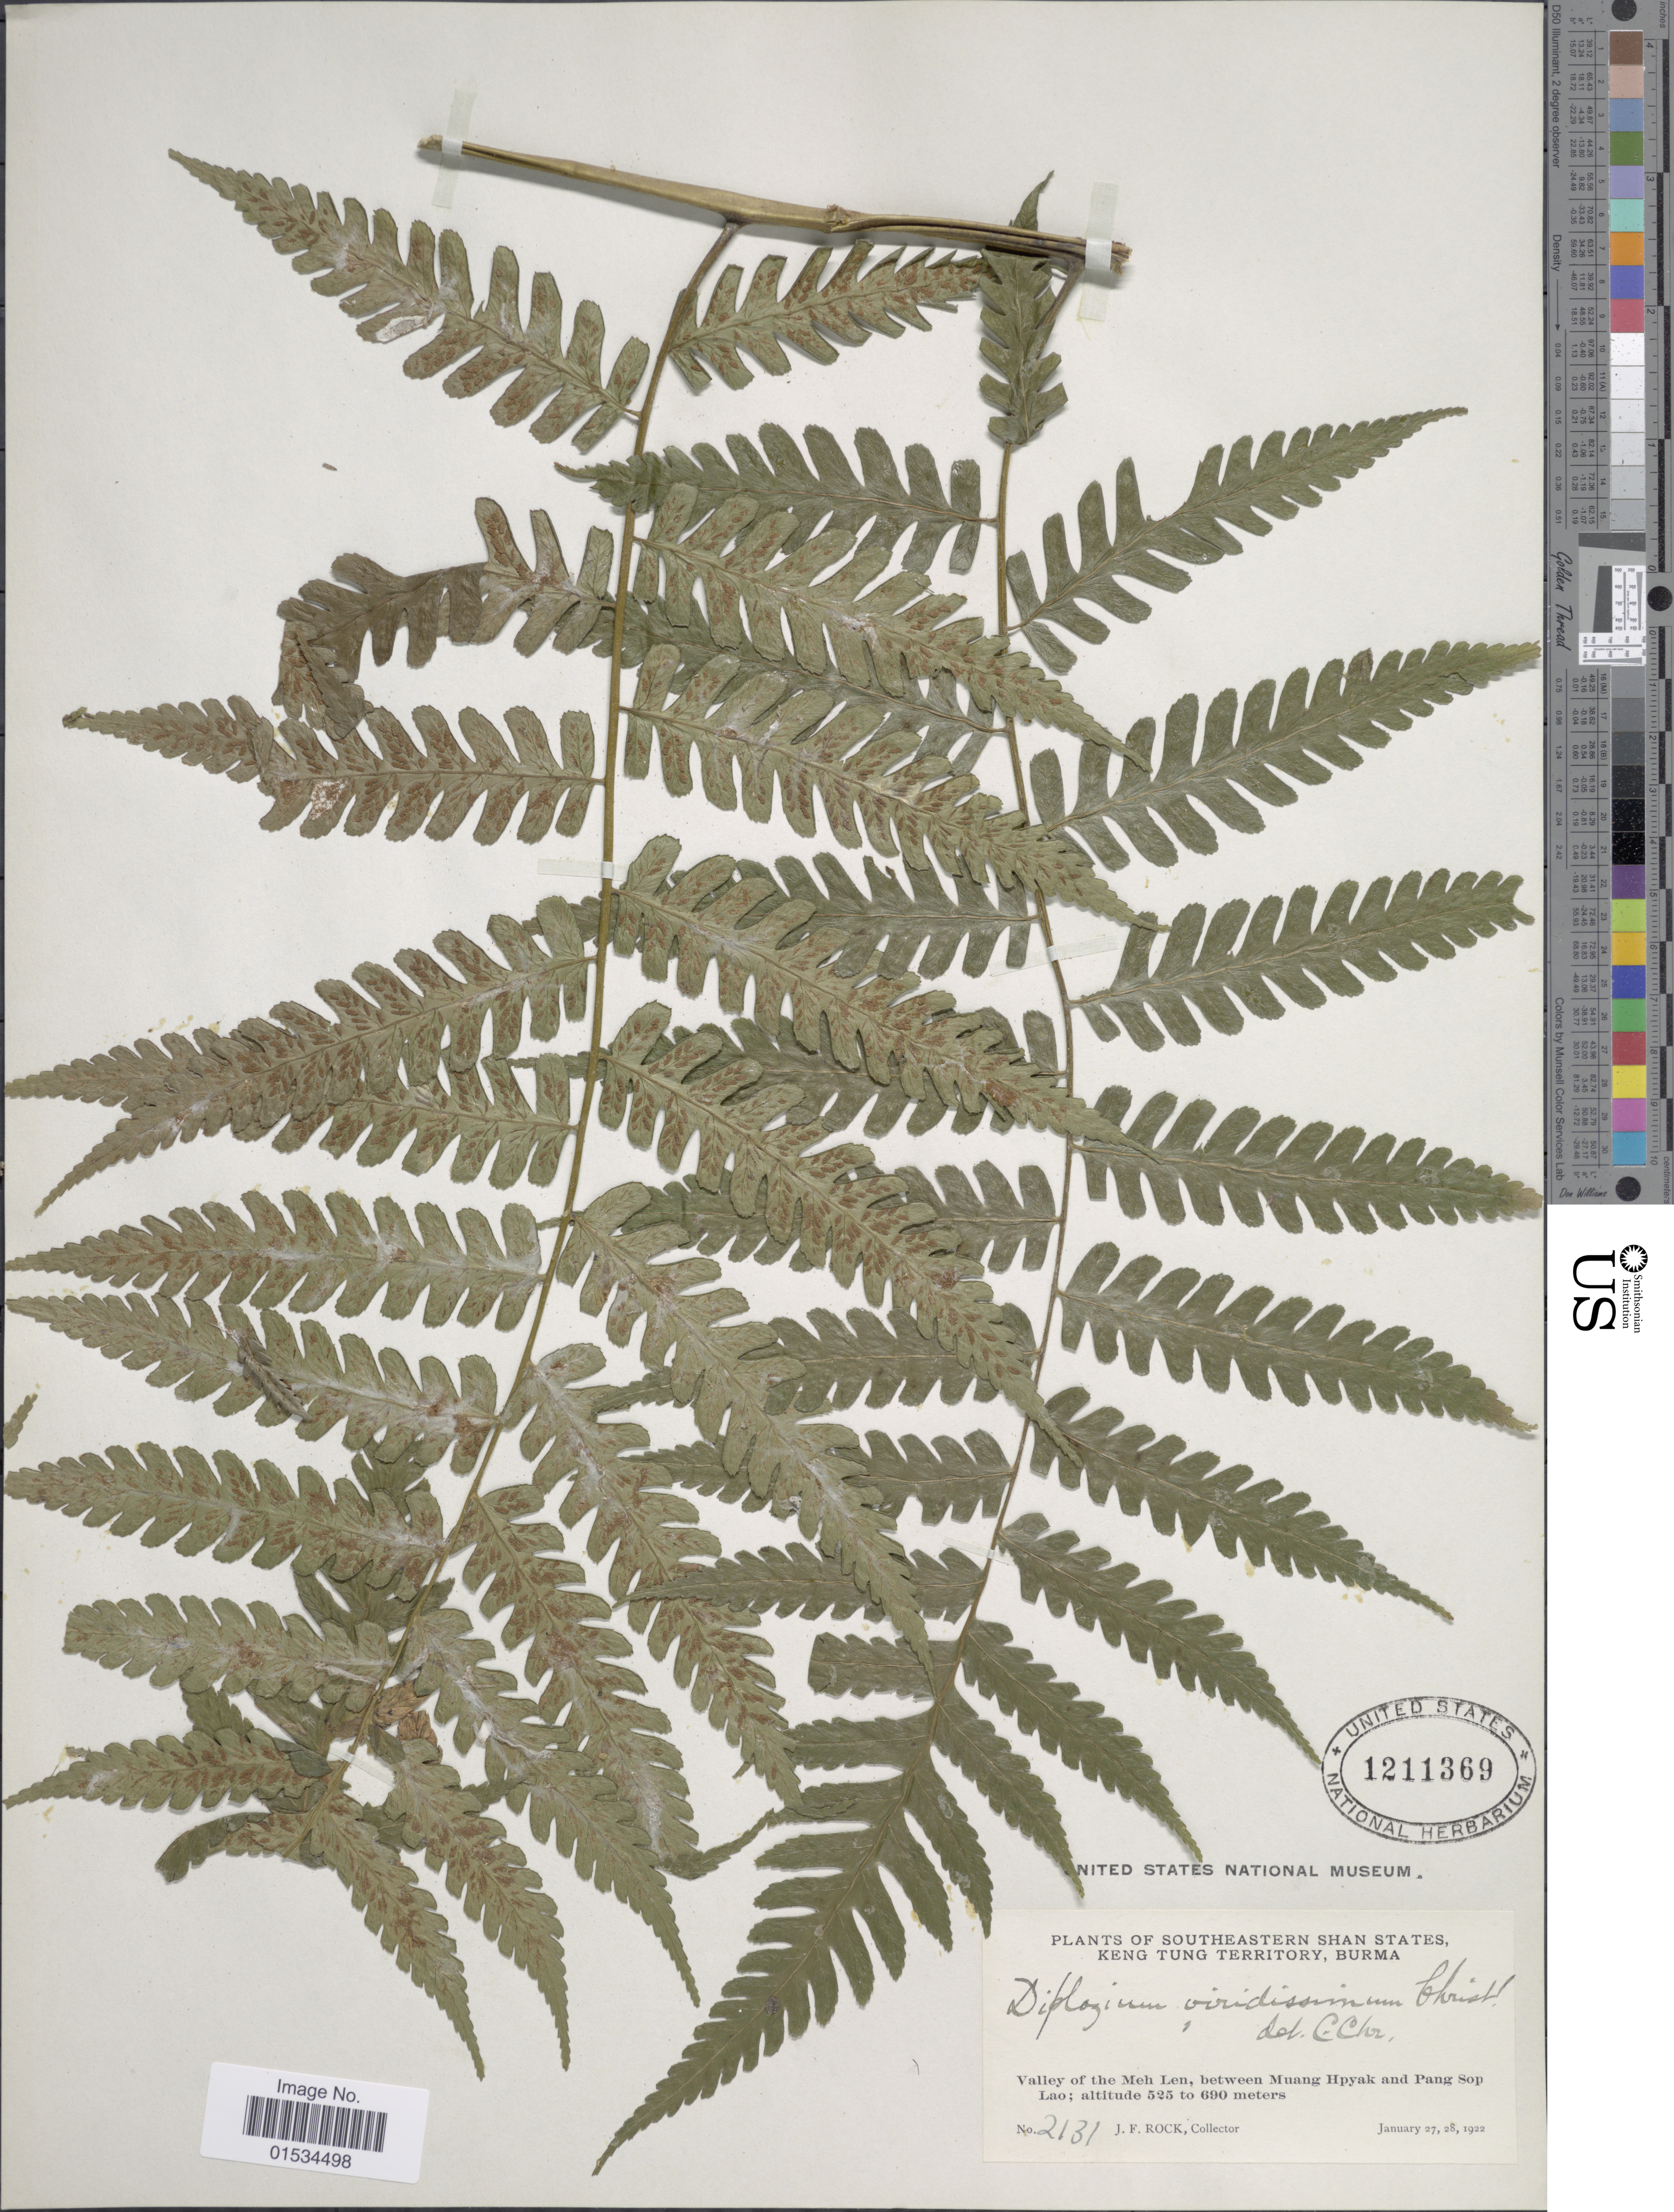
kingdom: Plantae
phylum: Tracheophyta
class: Polypodiopsida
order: Polypodiales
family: Athyriaceae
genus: Diplazium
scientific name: Diplazium viridissimum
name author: Christ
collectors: J. Rock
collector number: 2131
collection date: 1922-01-27/1922-01-28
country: Myanmar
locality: Southeastern Shan States, Keng Tung Territory, Burma, Valley of the Meh Len, between Muang Hpyak and Pang Sop Lao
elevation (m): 525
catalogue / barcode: US 1211369